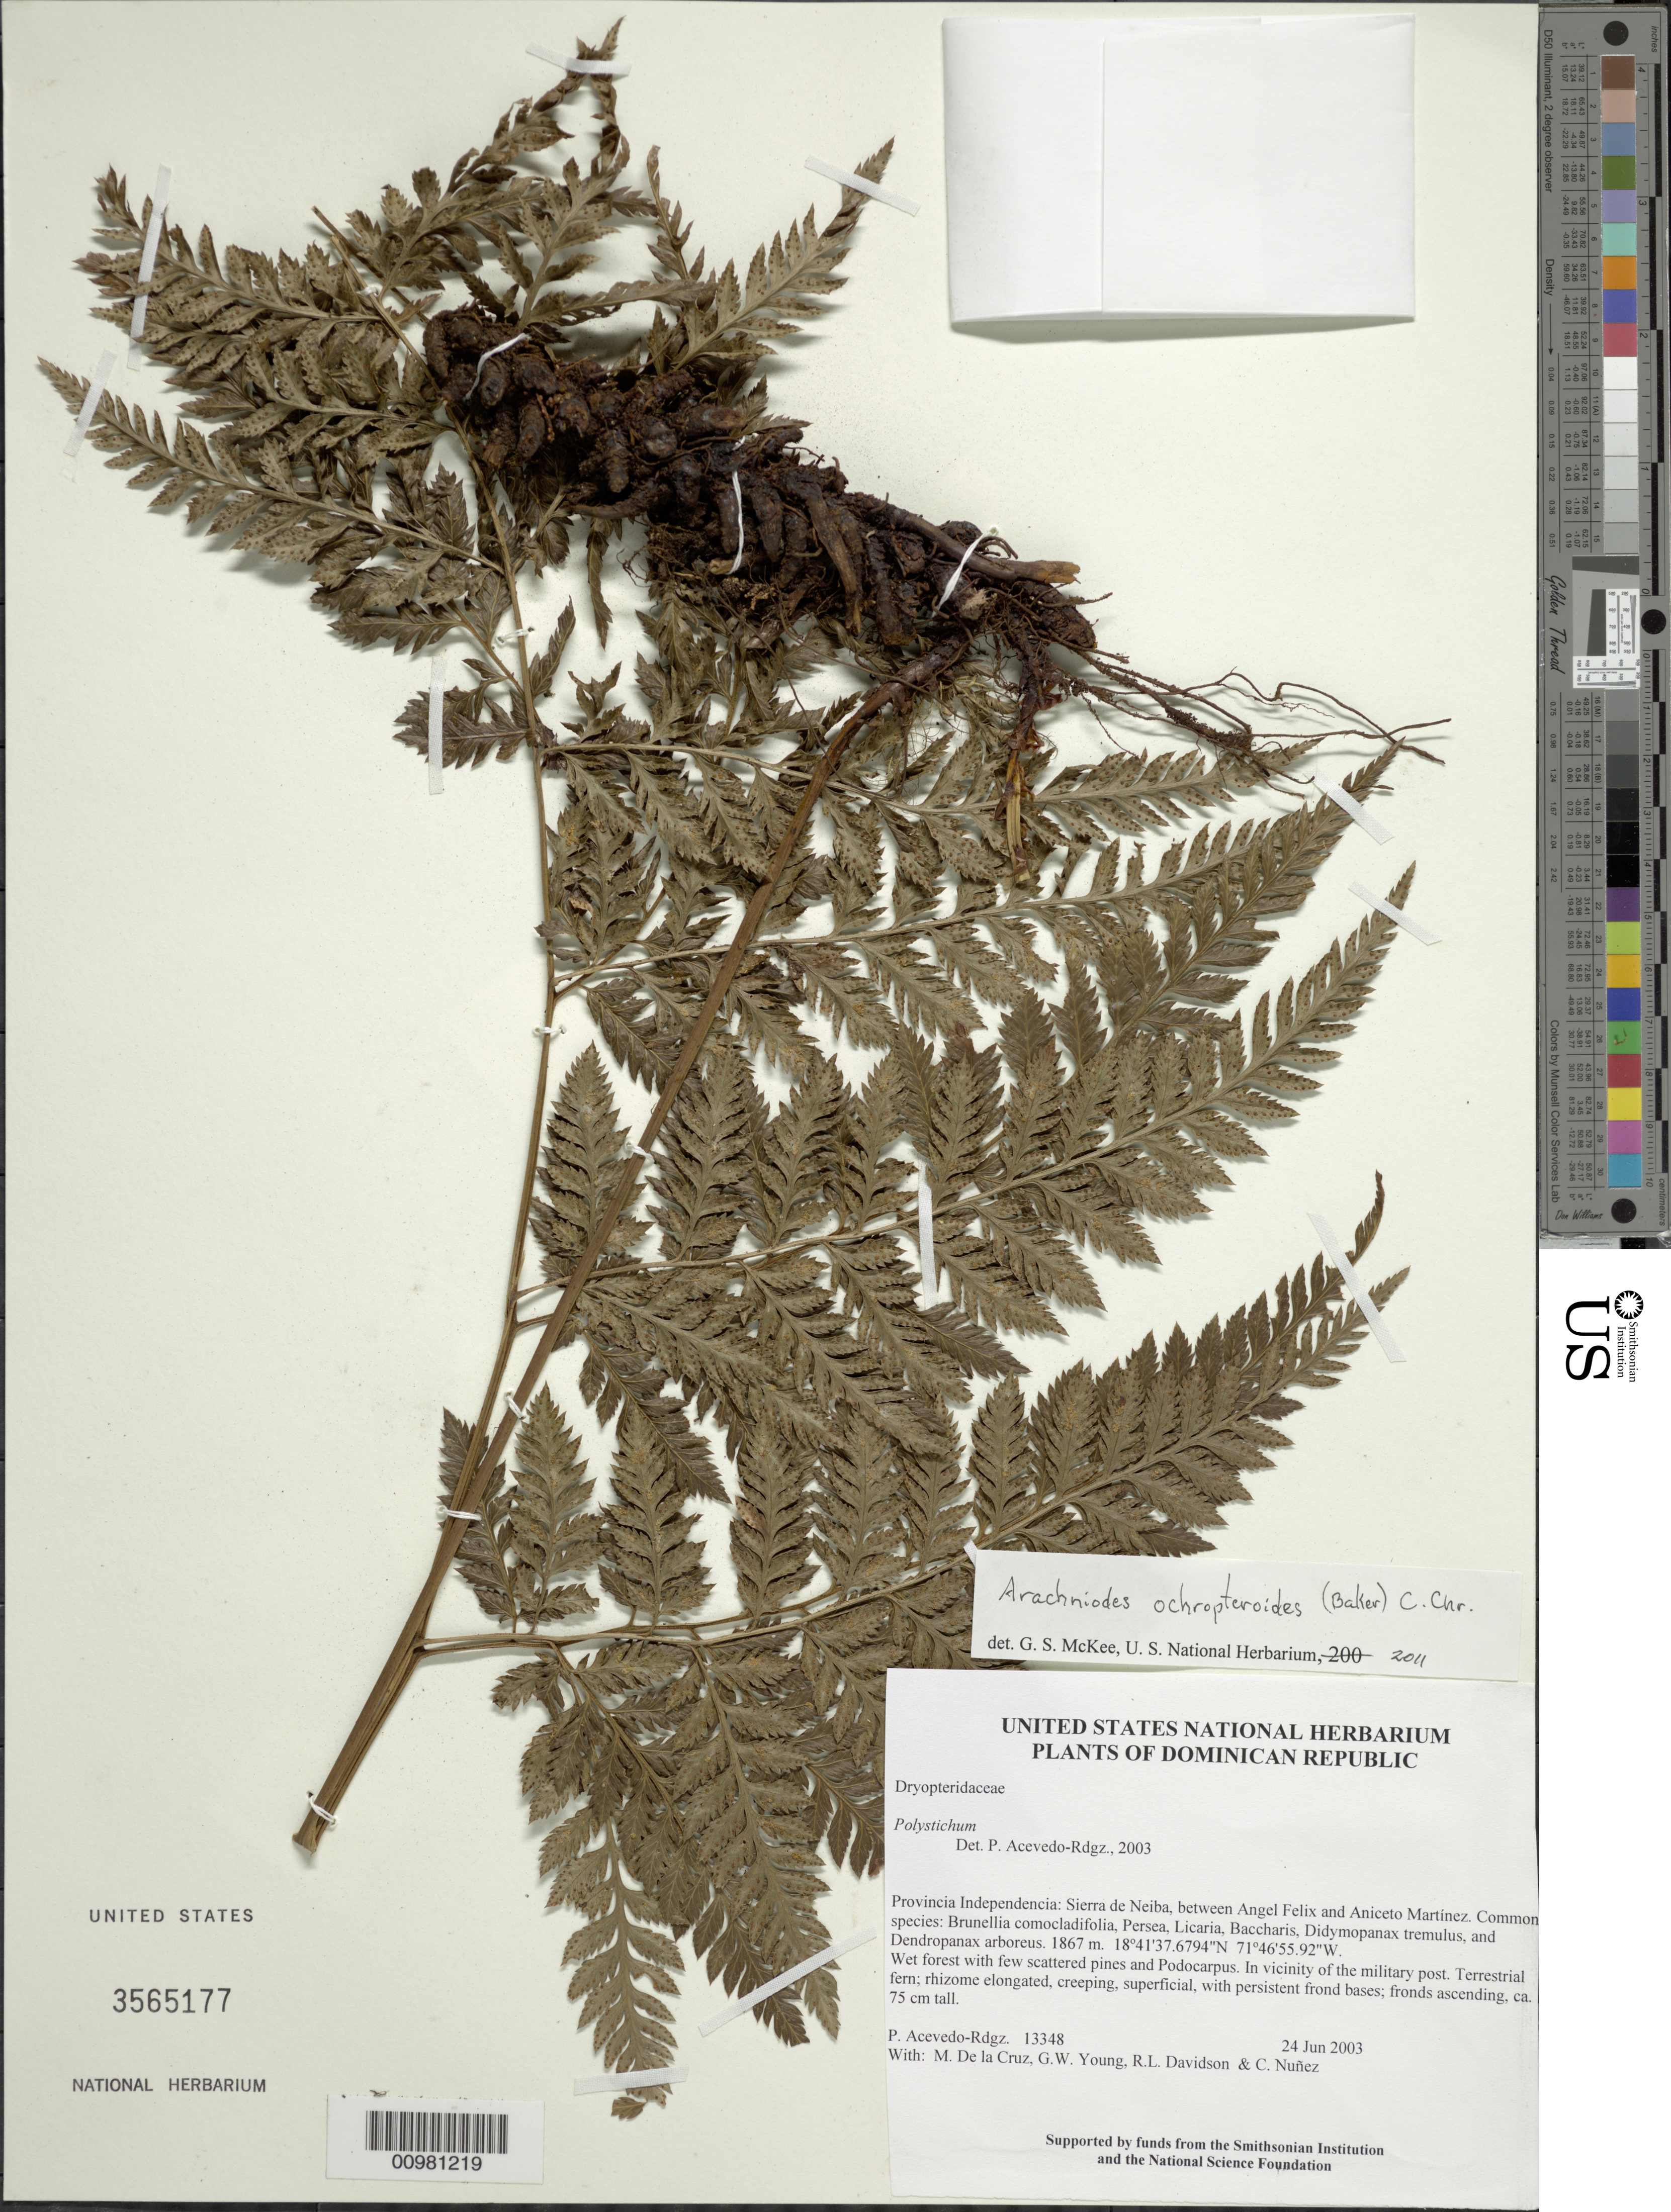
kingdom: Plantae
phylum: Tracheophyta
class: Polypodiopsida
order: Polypodiales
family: Dryopteridaceae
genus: Arachniodes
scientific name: Arachniodes ochropteroides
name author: (Baker) C. Chr.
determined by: McKee, G. S., (US), NMNH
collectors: P. Acevedo-Rodr., M. de la Cruz, J. Rawlins, G. Young, R. Davidson & C. Nunez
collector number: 13348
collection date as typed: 24 Jun 2003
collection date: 2003-06-24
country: Dominican Republic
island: Hispaniola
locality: Provincia Independencia: Sierra de Neiba, between Angel Felix and Aniceto Martínez. Common species: Brunellia comocladifolia, Persea, Licaria, Baccharis, Didymopanax tremulus, and Dendropanax arboreus.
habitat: Wet forest with few scattered pines and Podocarpus. In vicinity of the military post.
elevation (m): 1867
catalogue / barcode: US 3565177